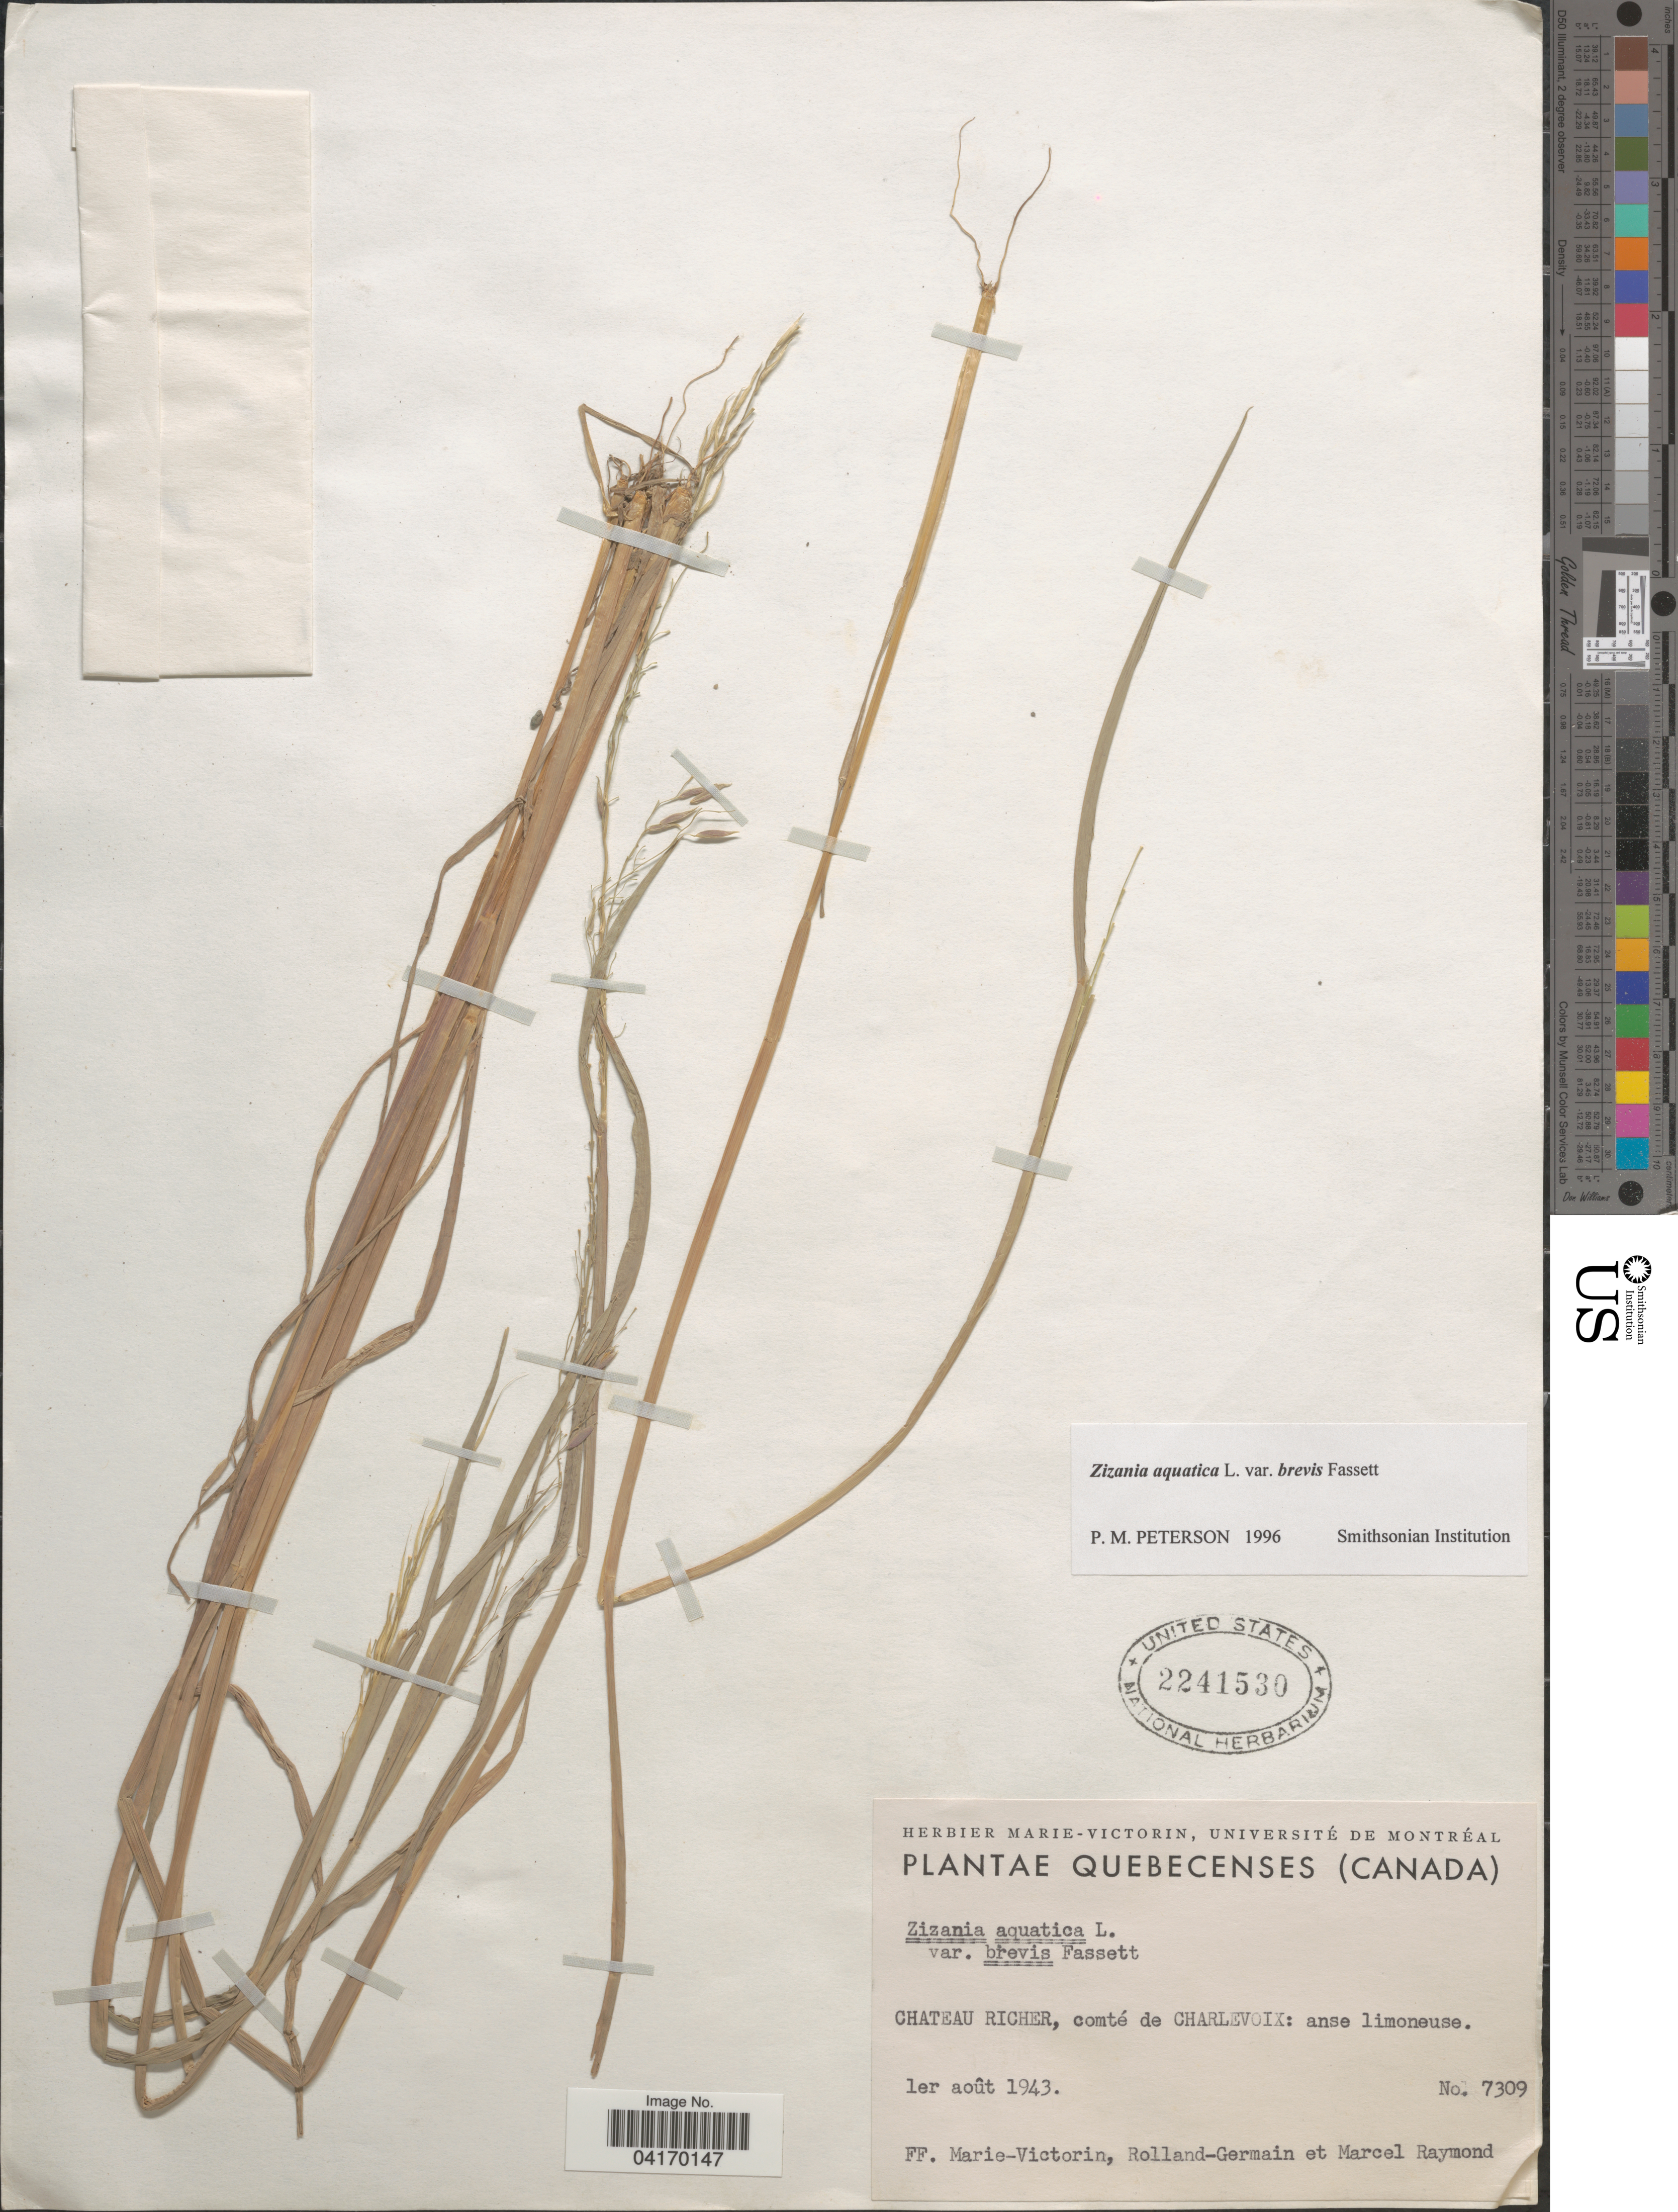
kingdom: Plantae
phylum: Tracheophyta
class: Liliopsida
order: Poales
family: Poaceae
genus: Zizania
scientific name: Zizania aquatica var. brevis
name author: Fassett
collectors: F. Marie-Victorin, Rolland-Germain & M. Raymond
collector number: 7309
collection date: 1943-08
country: Canada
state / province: Quebec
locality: Chateau Richer, comté de Charlevoix: anse limoneuse.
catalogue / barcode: US 2241530